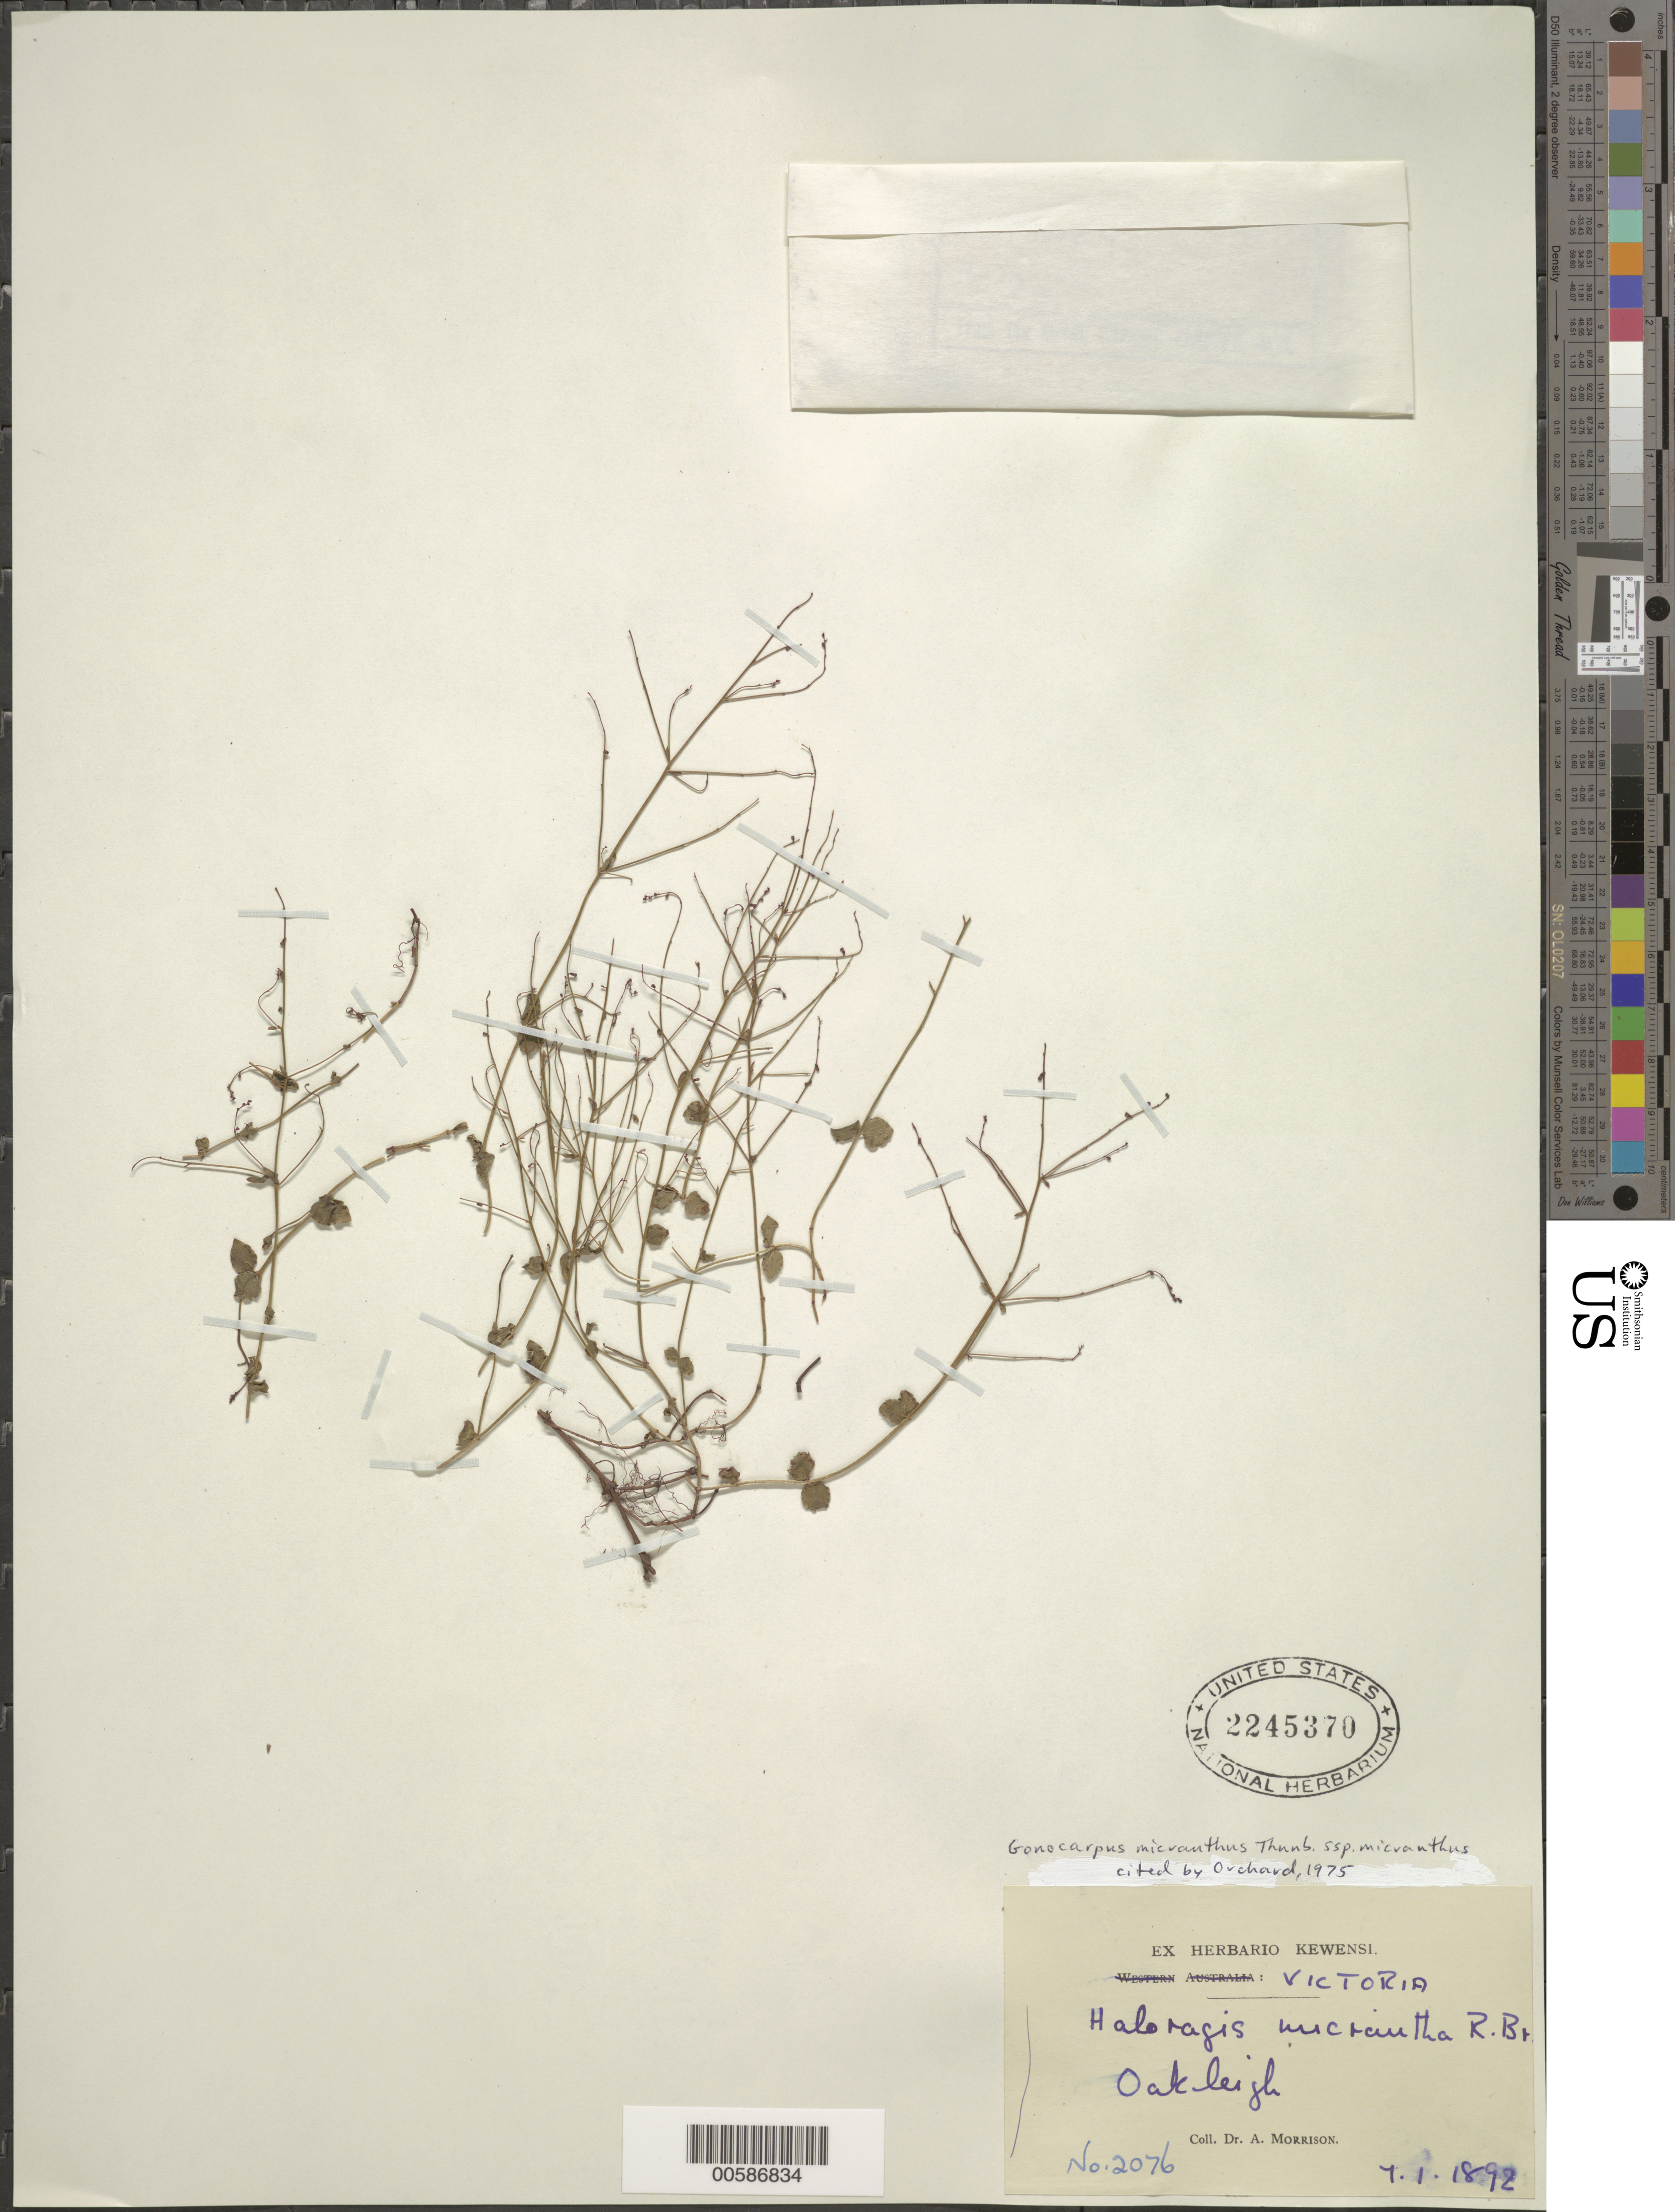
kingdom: Plantae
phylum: Tracheophyta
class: Magnoliopsida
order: Saxifragales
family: Haloragaceae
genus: Gonocarpus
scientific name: Gonocarpus micranthus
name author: Thunb.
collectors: A. Morrison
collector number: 2076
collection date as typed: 07 Jan 1892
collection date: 1892-01-07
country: Australia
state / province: Victoria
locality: Oakleigh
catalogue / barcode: US 2245370